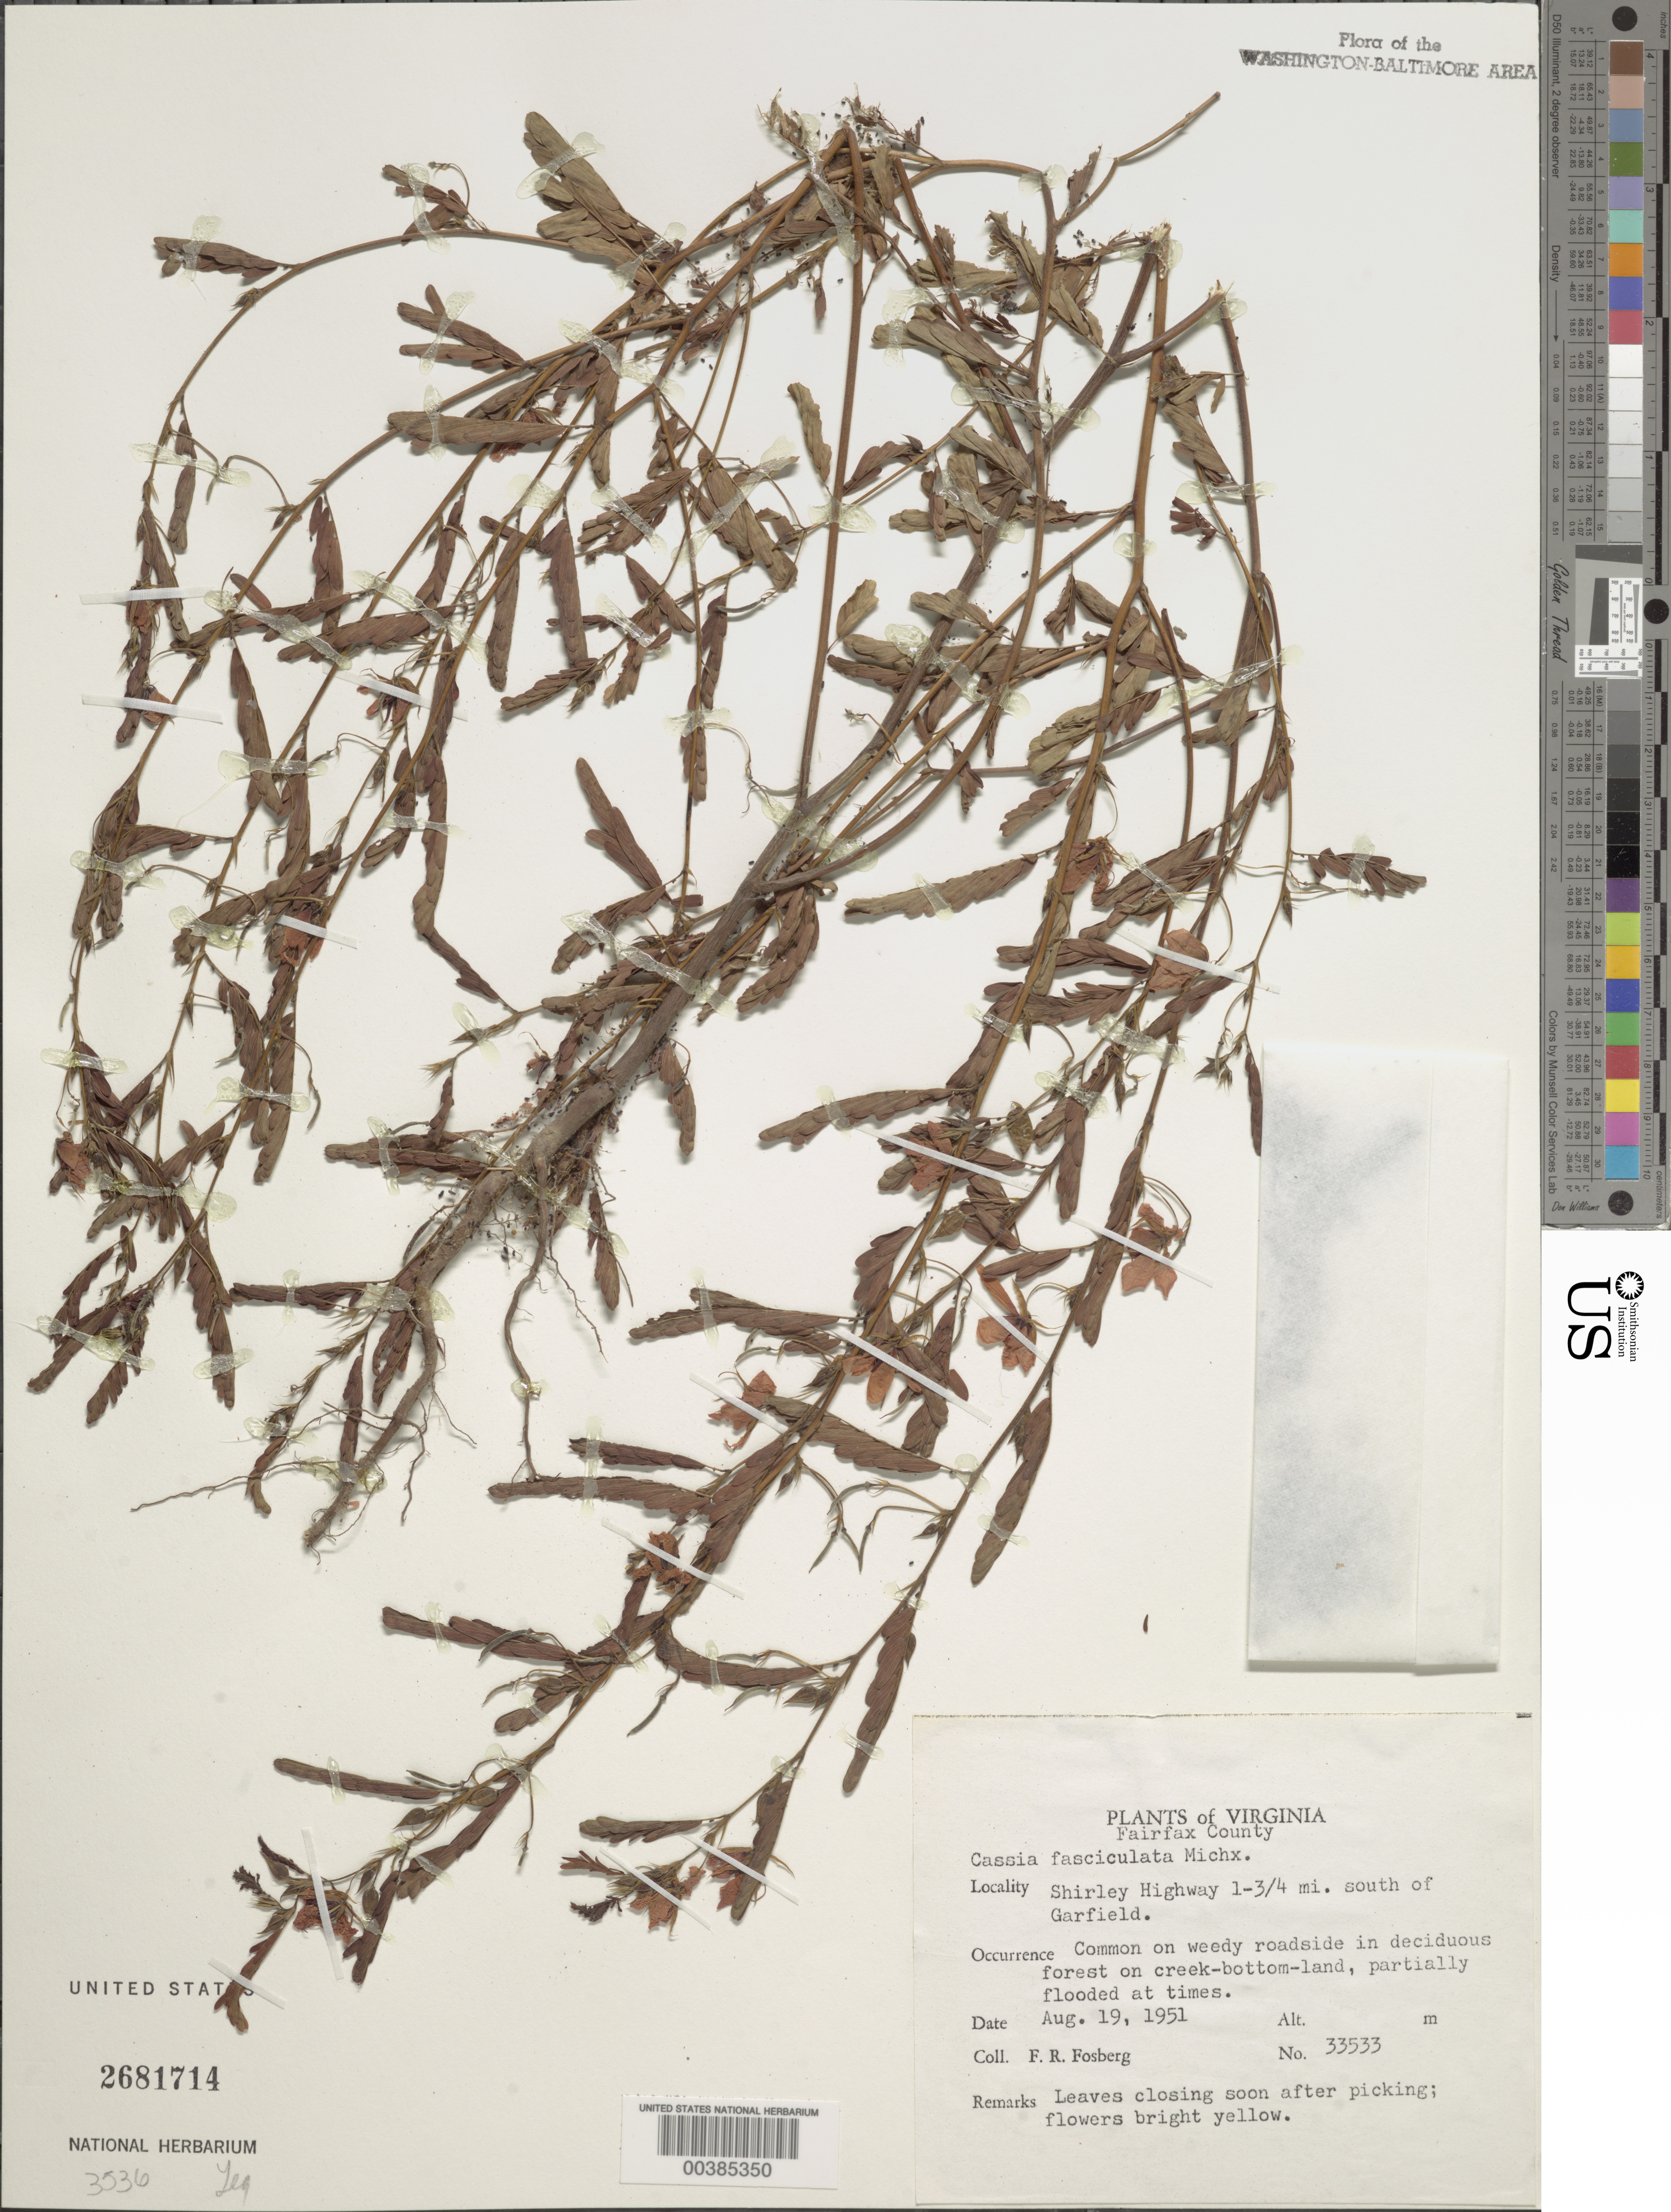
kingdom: Plantae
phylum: Tracheophyta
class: Magnoliopsida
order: Fabales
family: Fabaceae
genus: Chamaecrista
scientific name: Chamaecrista fasciculata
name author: (Michx.) Greene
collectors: F. R. Fosberg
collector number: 33533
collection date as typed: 19 Aug 1951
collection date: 1951-08-19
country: United States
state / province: Virginia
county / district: Fairfax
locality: Shirley Highway, south of Garfield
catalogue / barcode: US 2681714